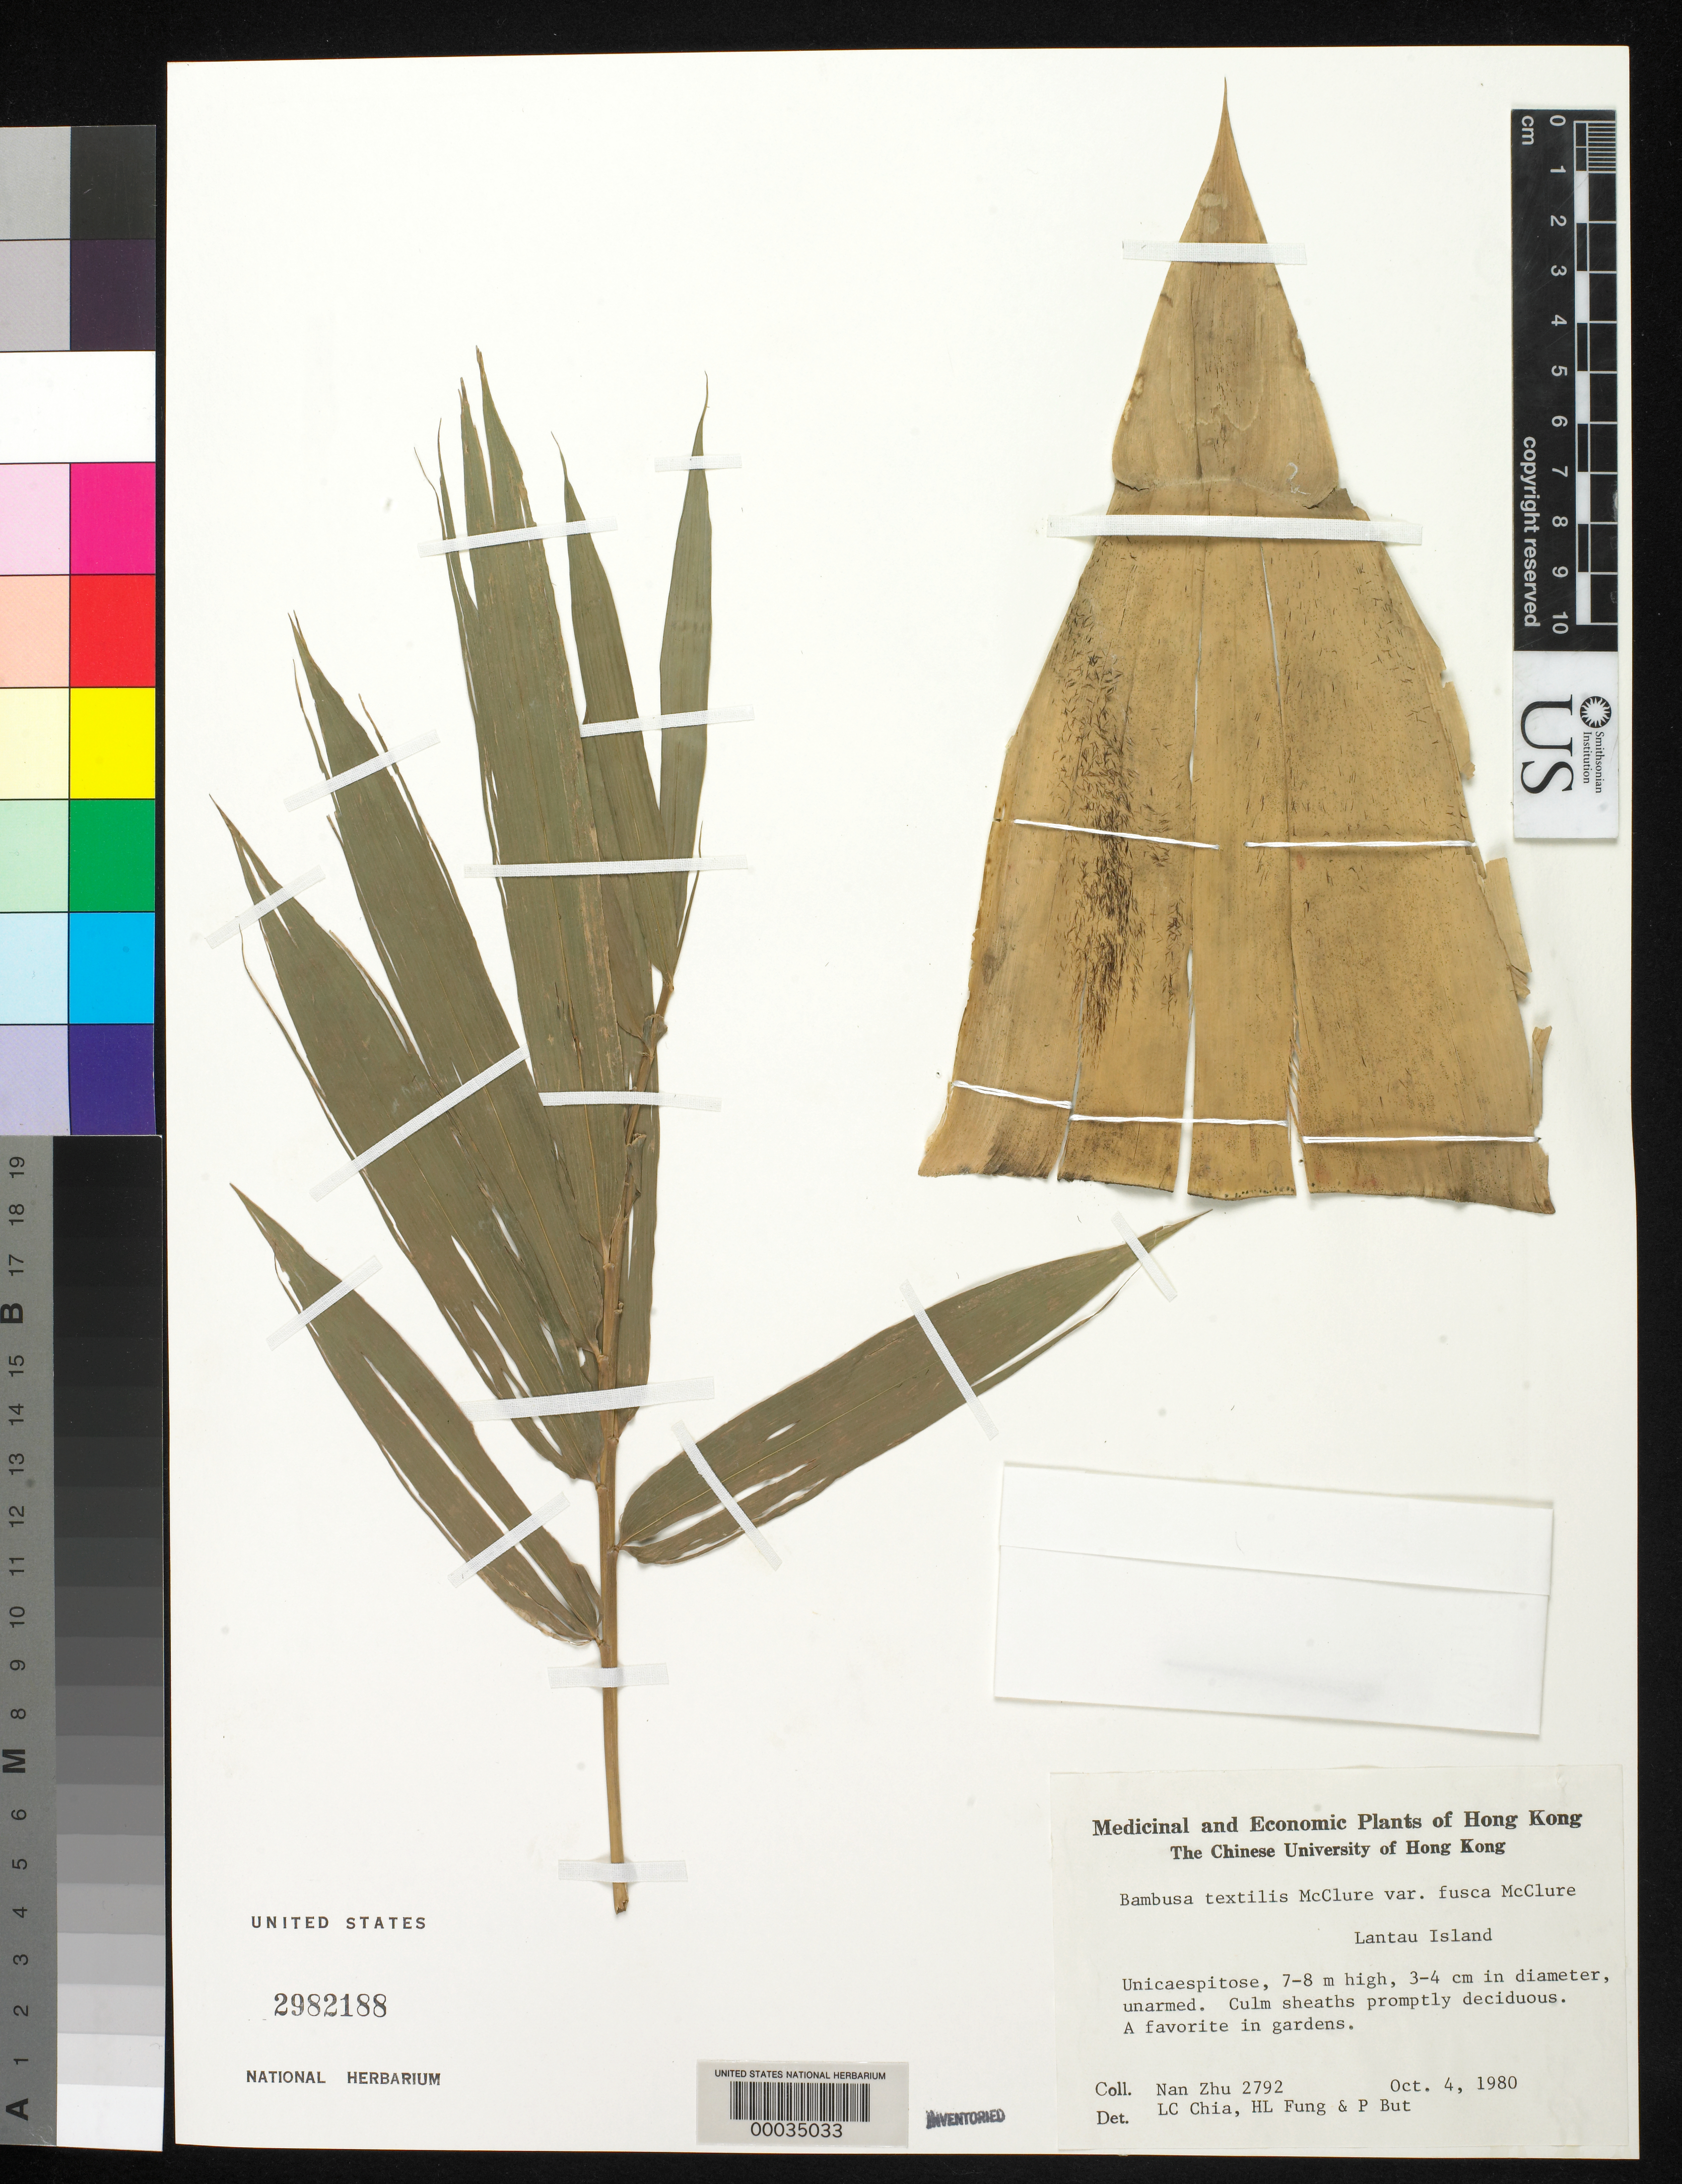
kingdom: Plantae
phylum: Tracheophyta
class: Liliopsida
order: Poales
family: Poaceae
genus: Bambusa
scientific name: Bambusa pachinensis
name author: Hayata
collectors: N. Zhu, L. C. Chia, H. L. Fung & P. But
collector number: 2792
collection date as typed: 04 Oct 1980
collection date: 1980-10-04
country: China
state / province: Hong Kong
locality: Lantau island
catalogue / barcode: US 2982188